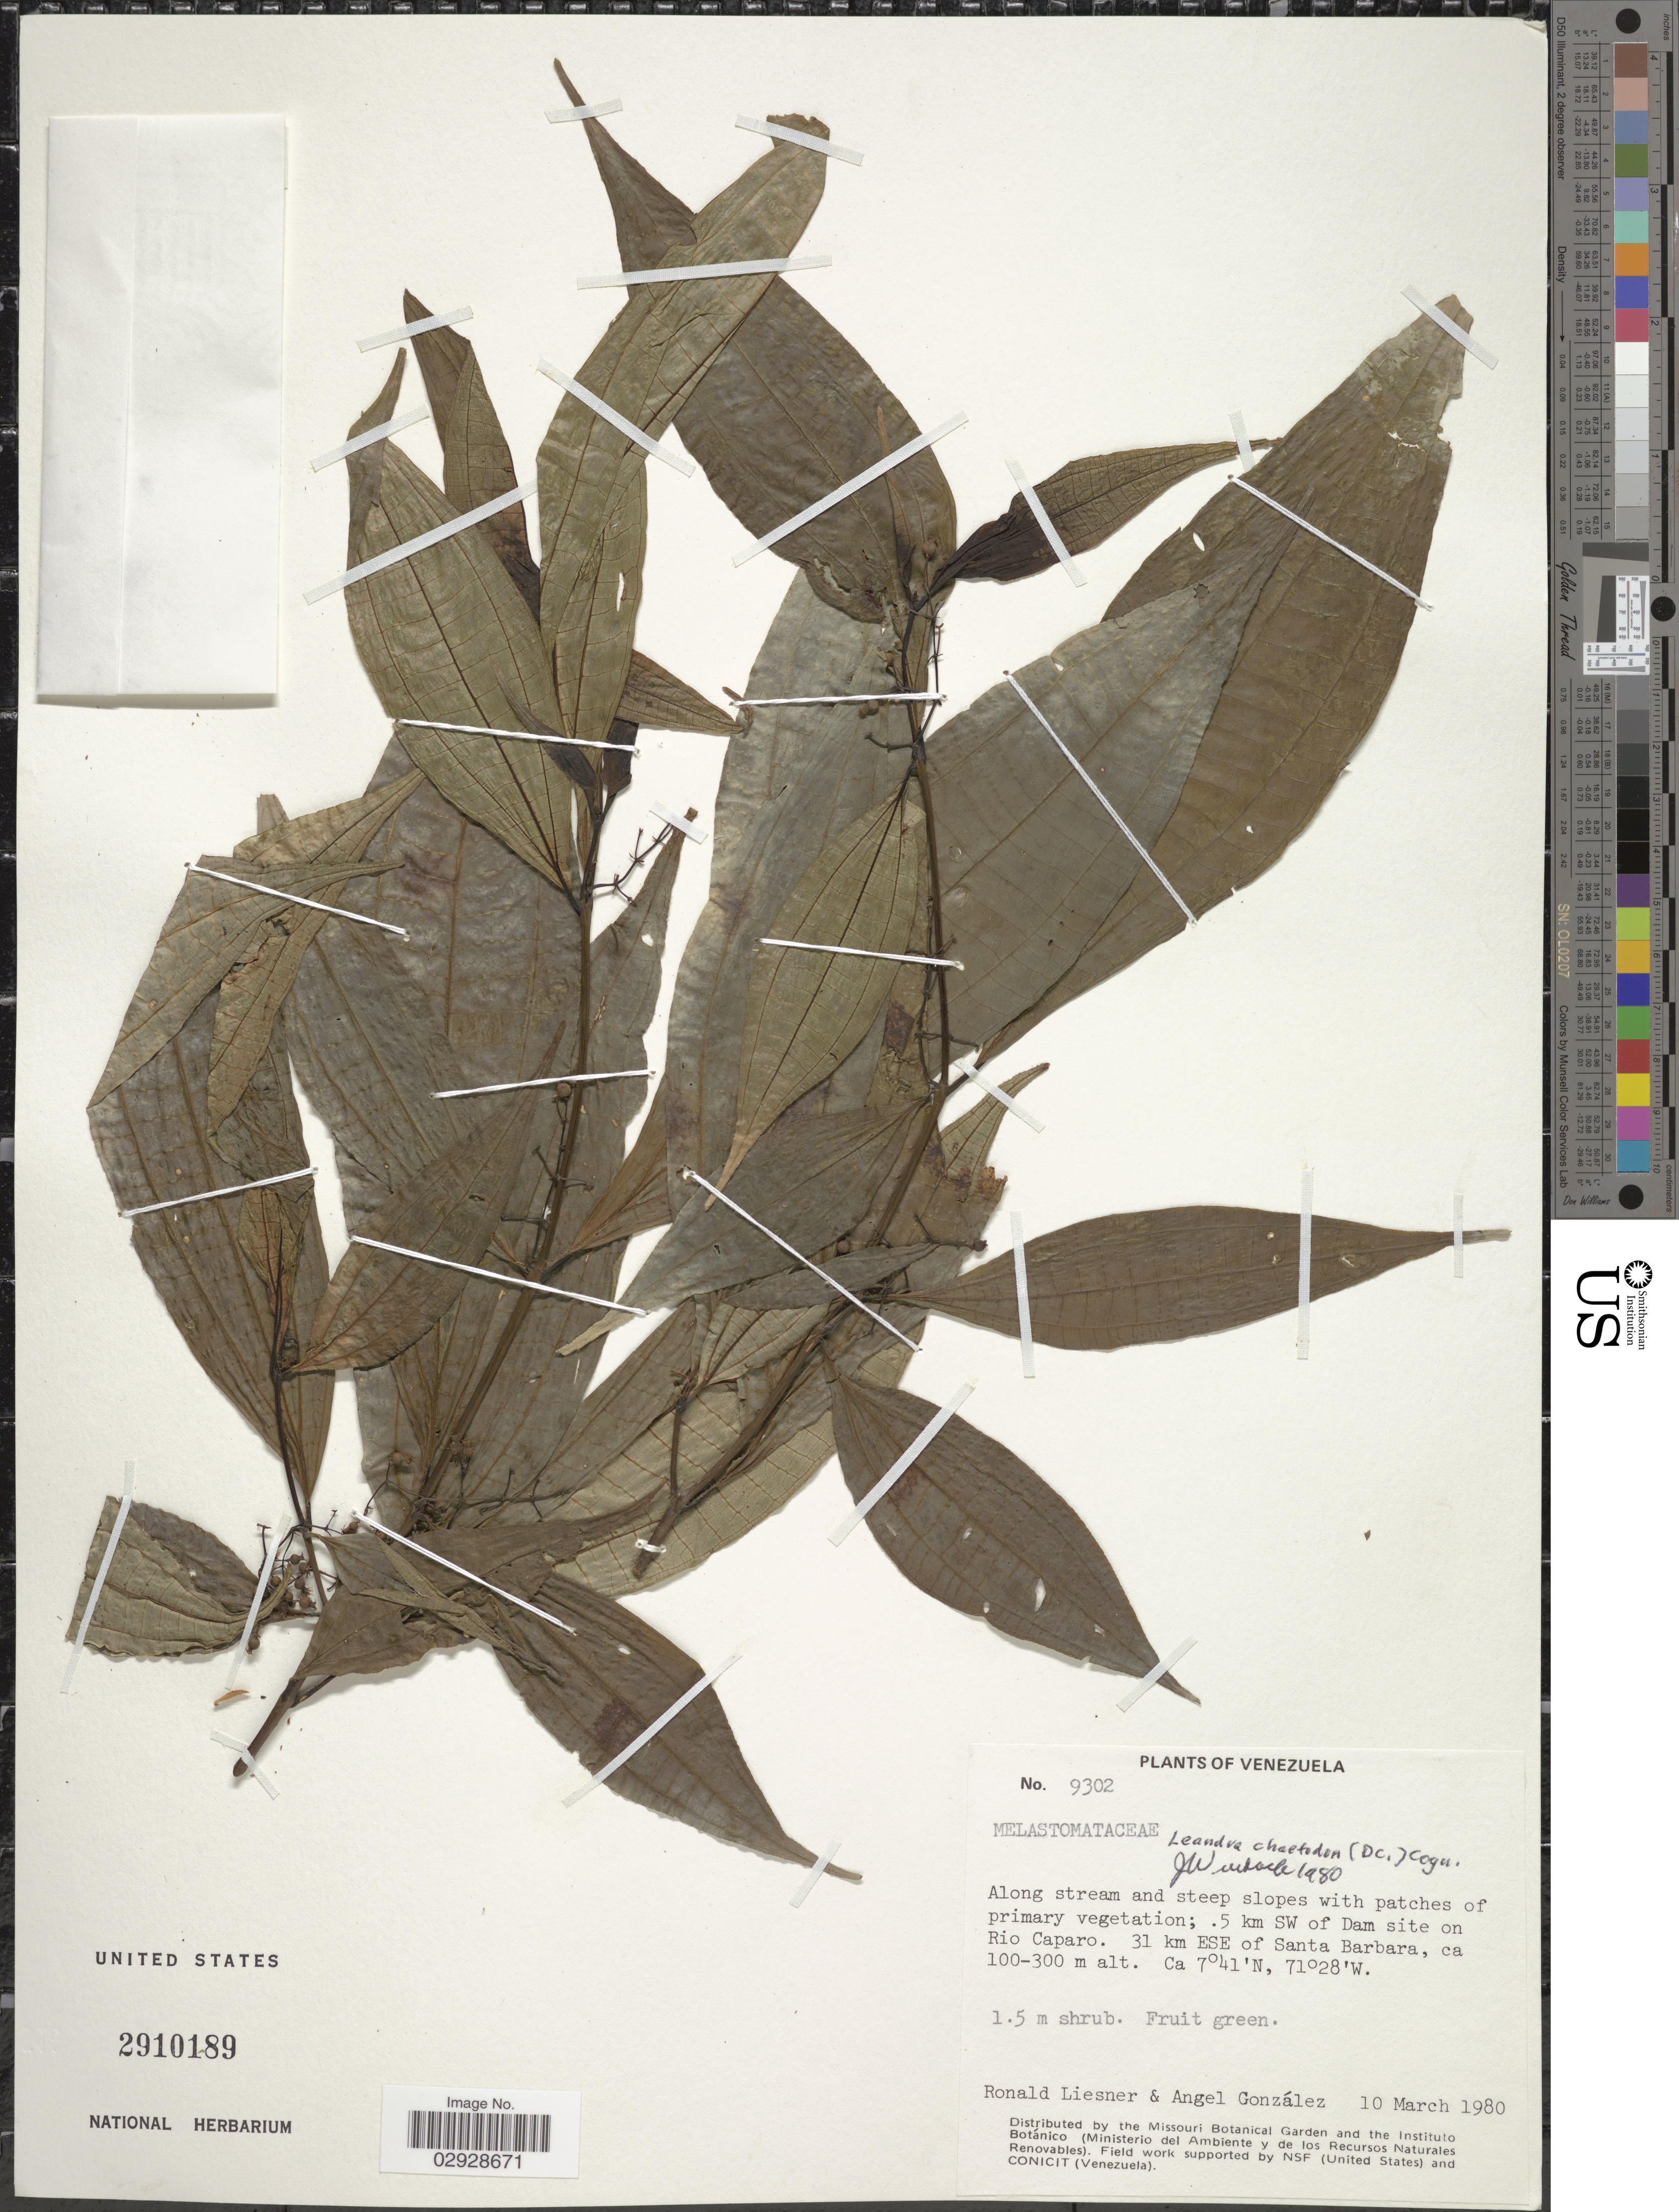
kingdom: Plantae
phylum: Tracheophyta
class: Magnoliopsida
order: Myrtales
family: Melastomataceae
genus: Leandra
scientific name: Leandra chaetodon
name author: (DC.) Cogn.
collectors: R. L. Liesner & A. C. González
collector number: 9302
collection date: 1980-03-10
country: Venezuela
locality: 5 km SW of Dam site on Rio Caparo. 31 km ESE of Santa Barbara.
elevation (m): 100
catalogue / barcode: US 2910189